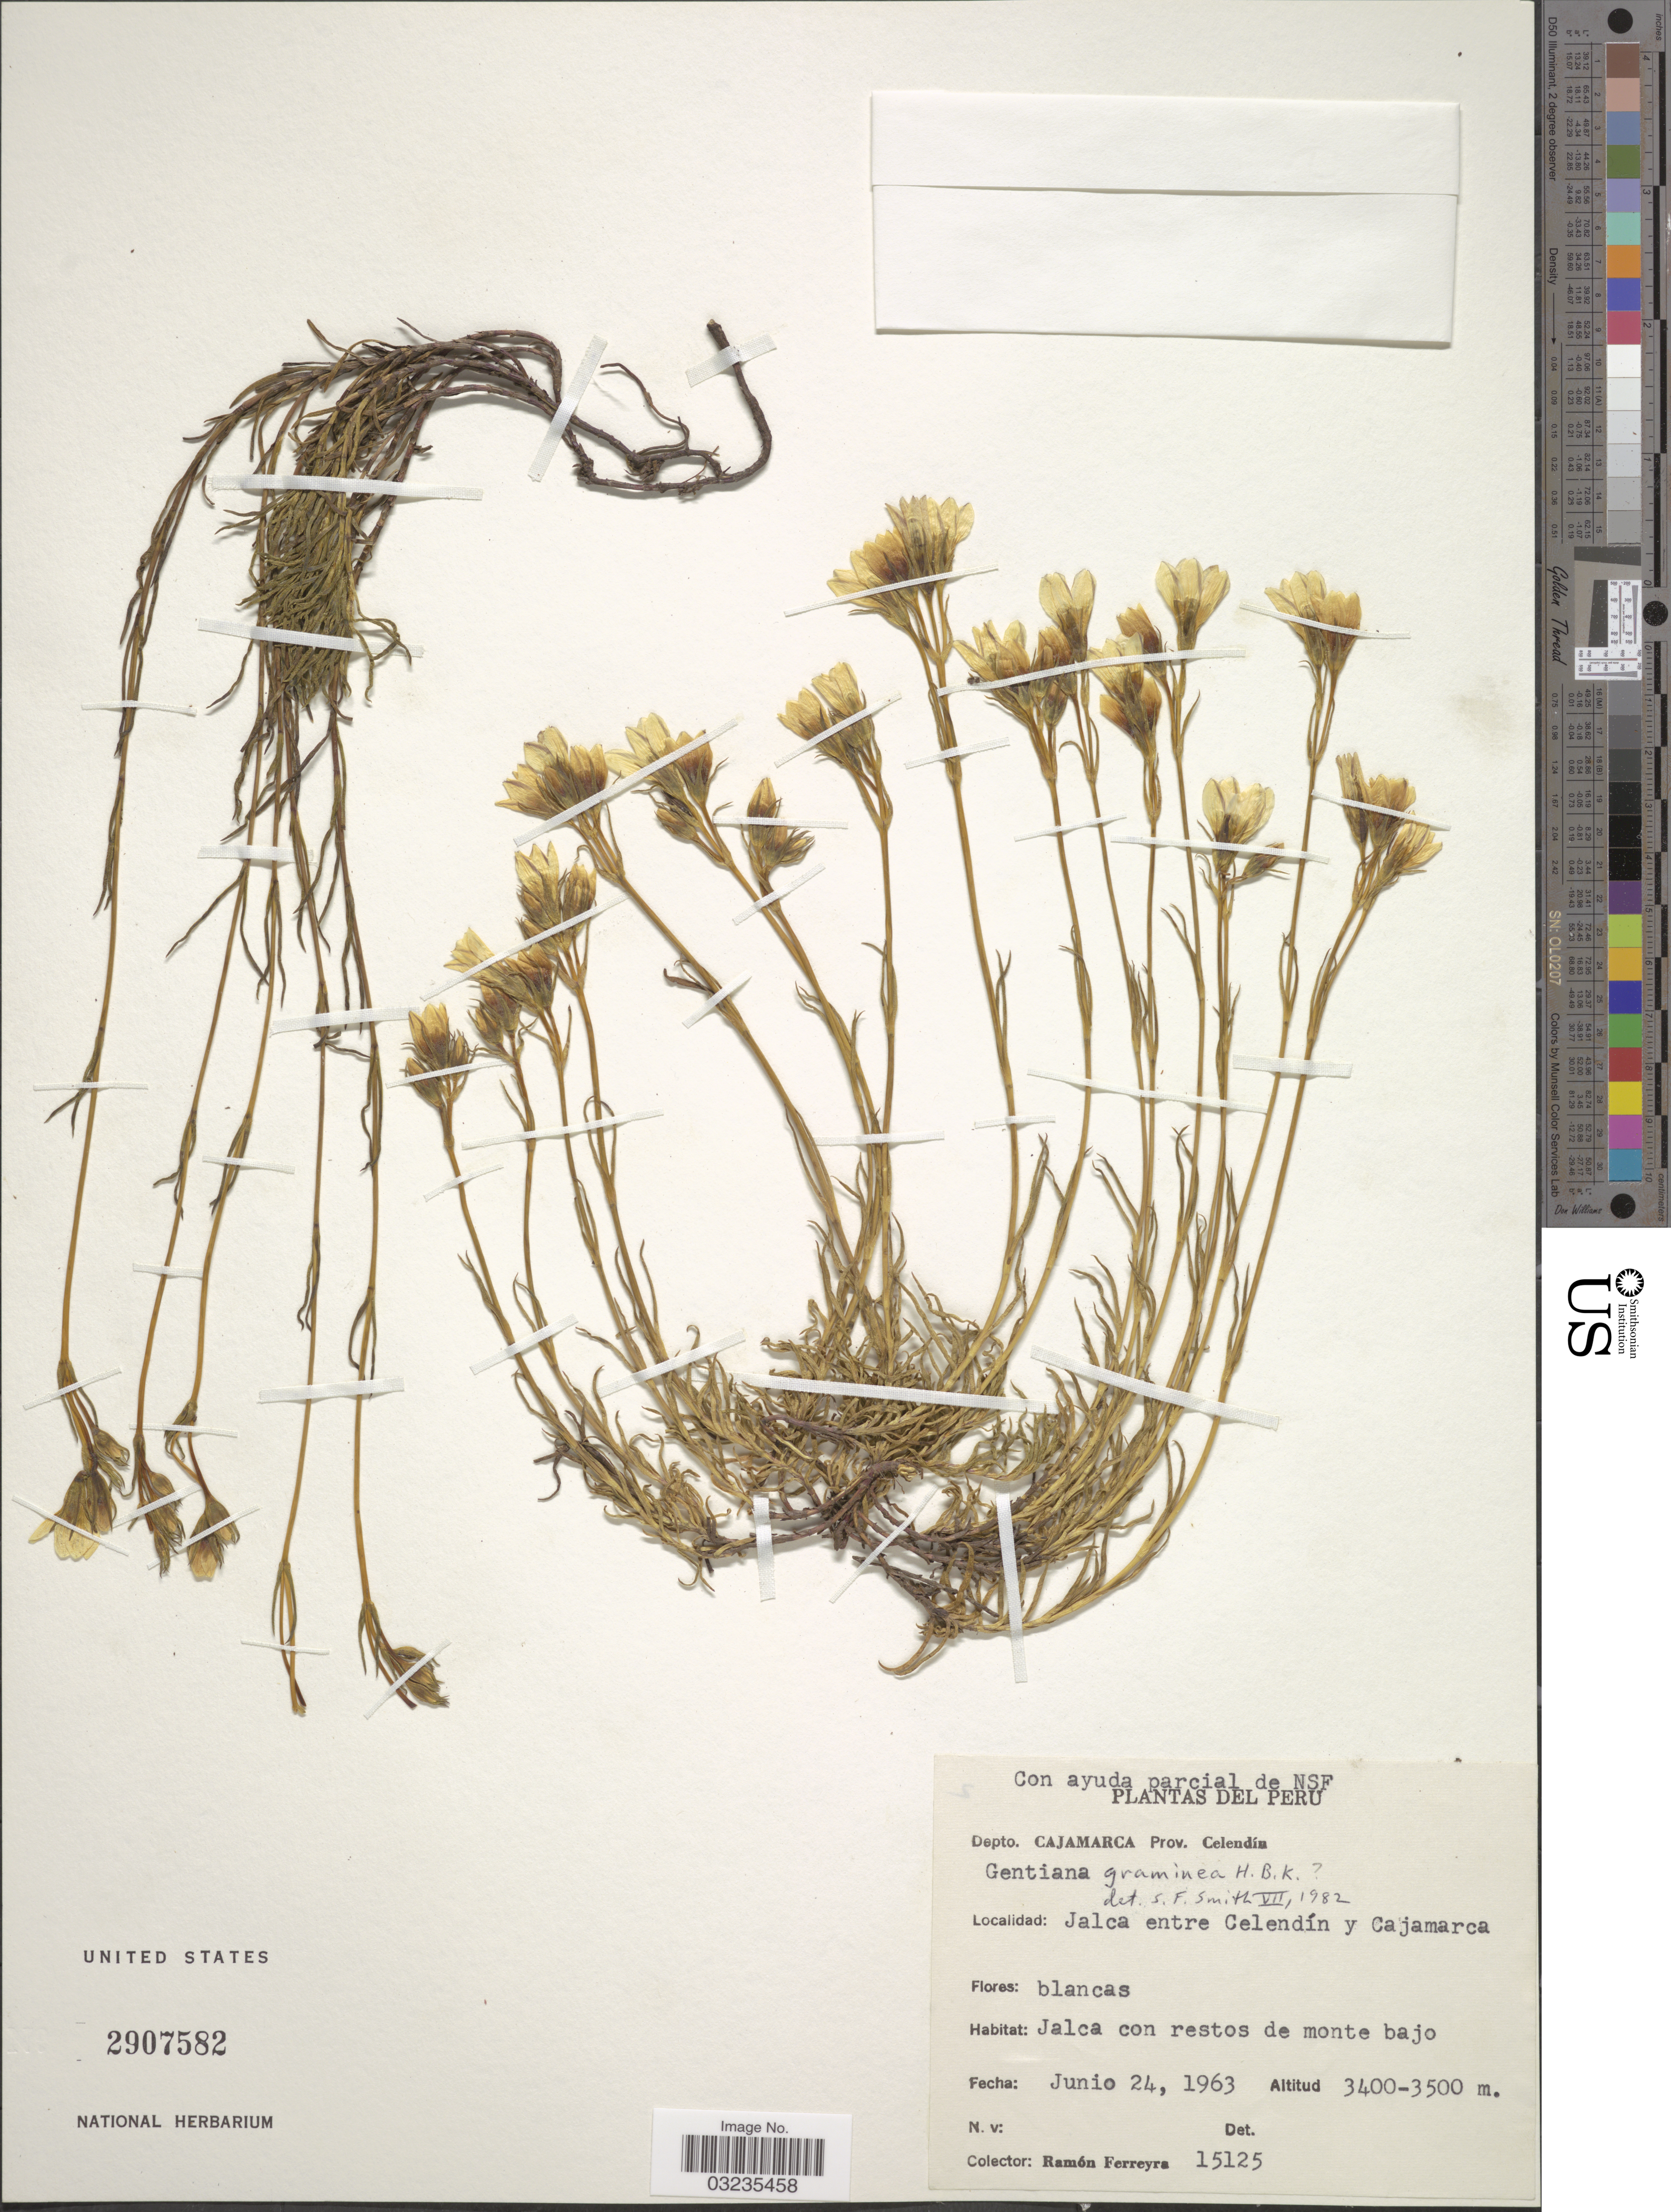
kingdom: Plantae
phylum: Tracheophyta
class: Magnoliopsida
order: Gentianales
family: Gentianaceae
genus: Gentiana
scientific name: Gentiana graminea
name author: Kunth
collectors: R. A. Ferreyra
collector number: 15125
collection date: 1963-06-24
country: Peru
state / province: Cajamarca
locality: Depto. Cajamarcao Prov. Celendín. Jalca entre Celendín y Cajamarca.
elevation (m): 3400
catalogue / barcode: US 2907582